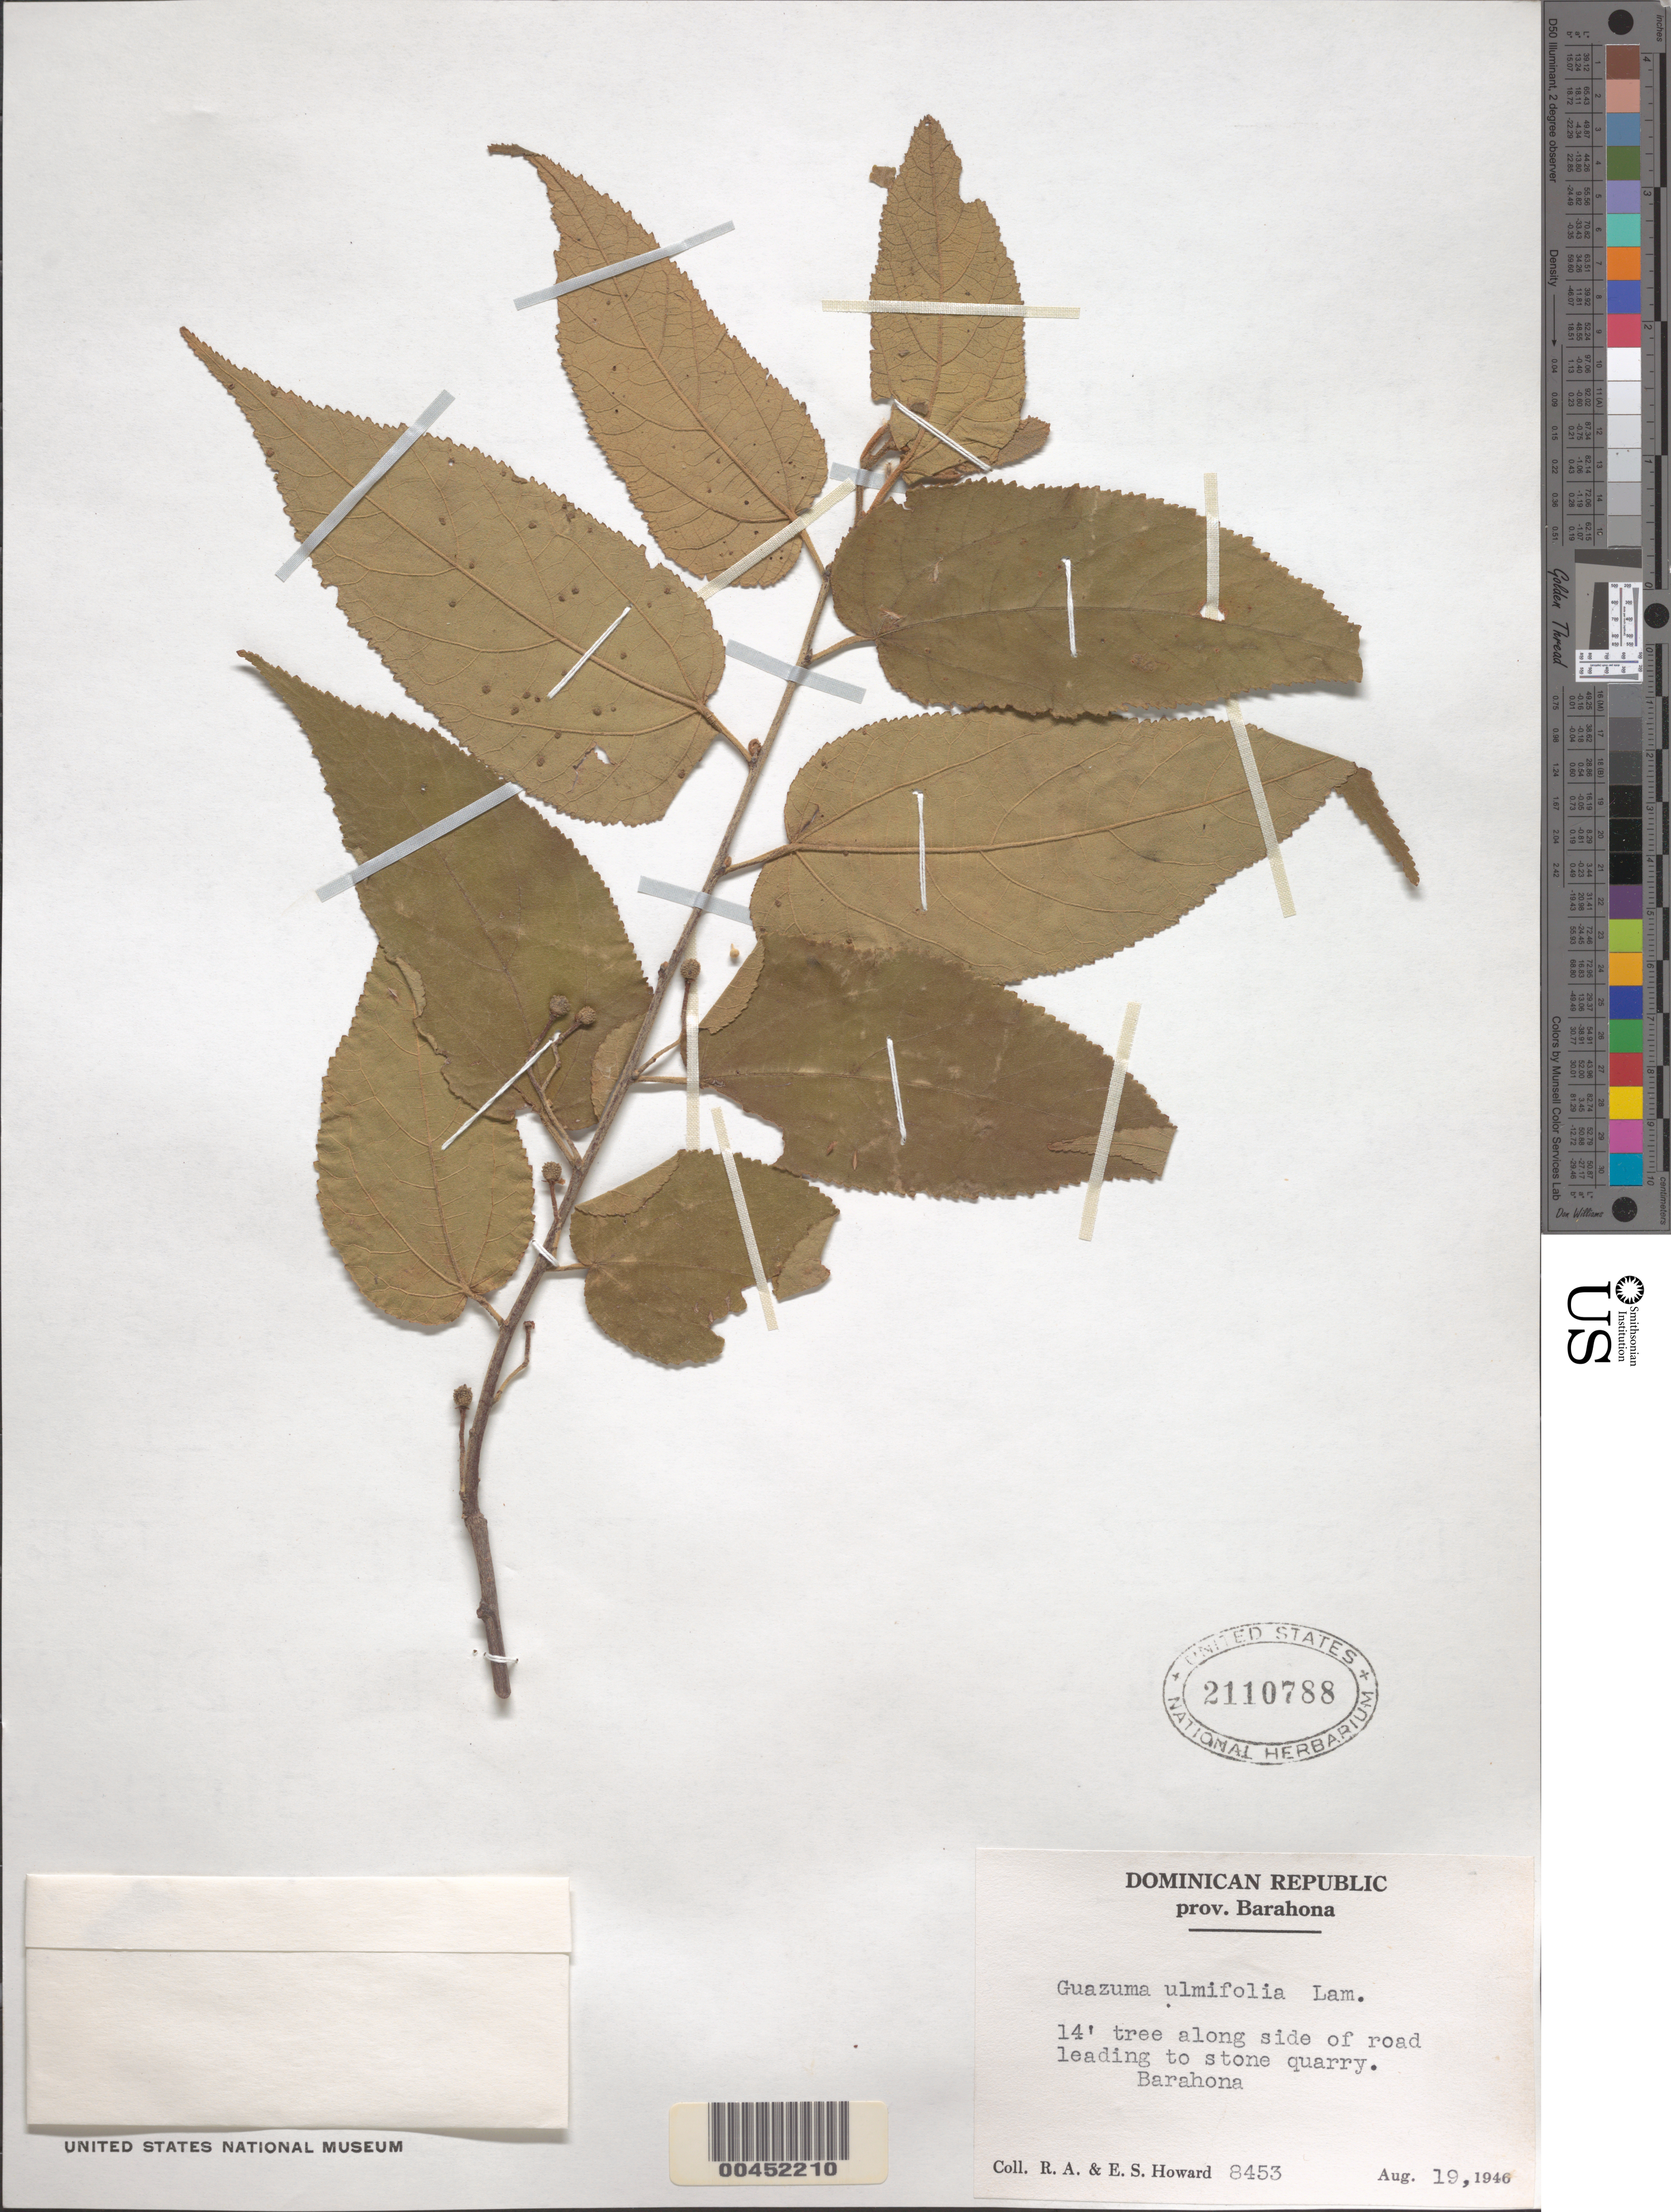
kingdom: Plantae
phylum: Tracheophyta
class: Magnoliopsida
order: Malvales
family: Malvaceae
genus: Guazuma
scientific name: Guazuma ulmifolia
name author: Lam.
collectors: R. A. Howard & E. S. Howard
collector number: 8453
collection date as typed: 19 Aug 1946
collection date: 1946-08-19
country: Dominican Republic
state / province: Barahona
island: Hispaniola Island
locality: Barahona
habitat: road leading to stone quarry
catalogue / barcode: US 2110788